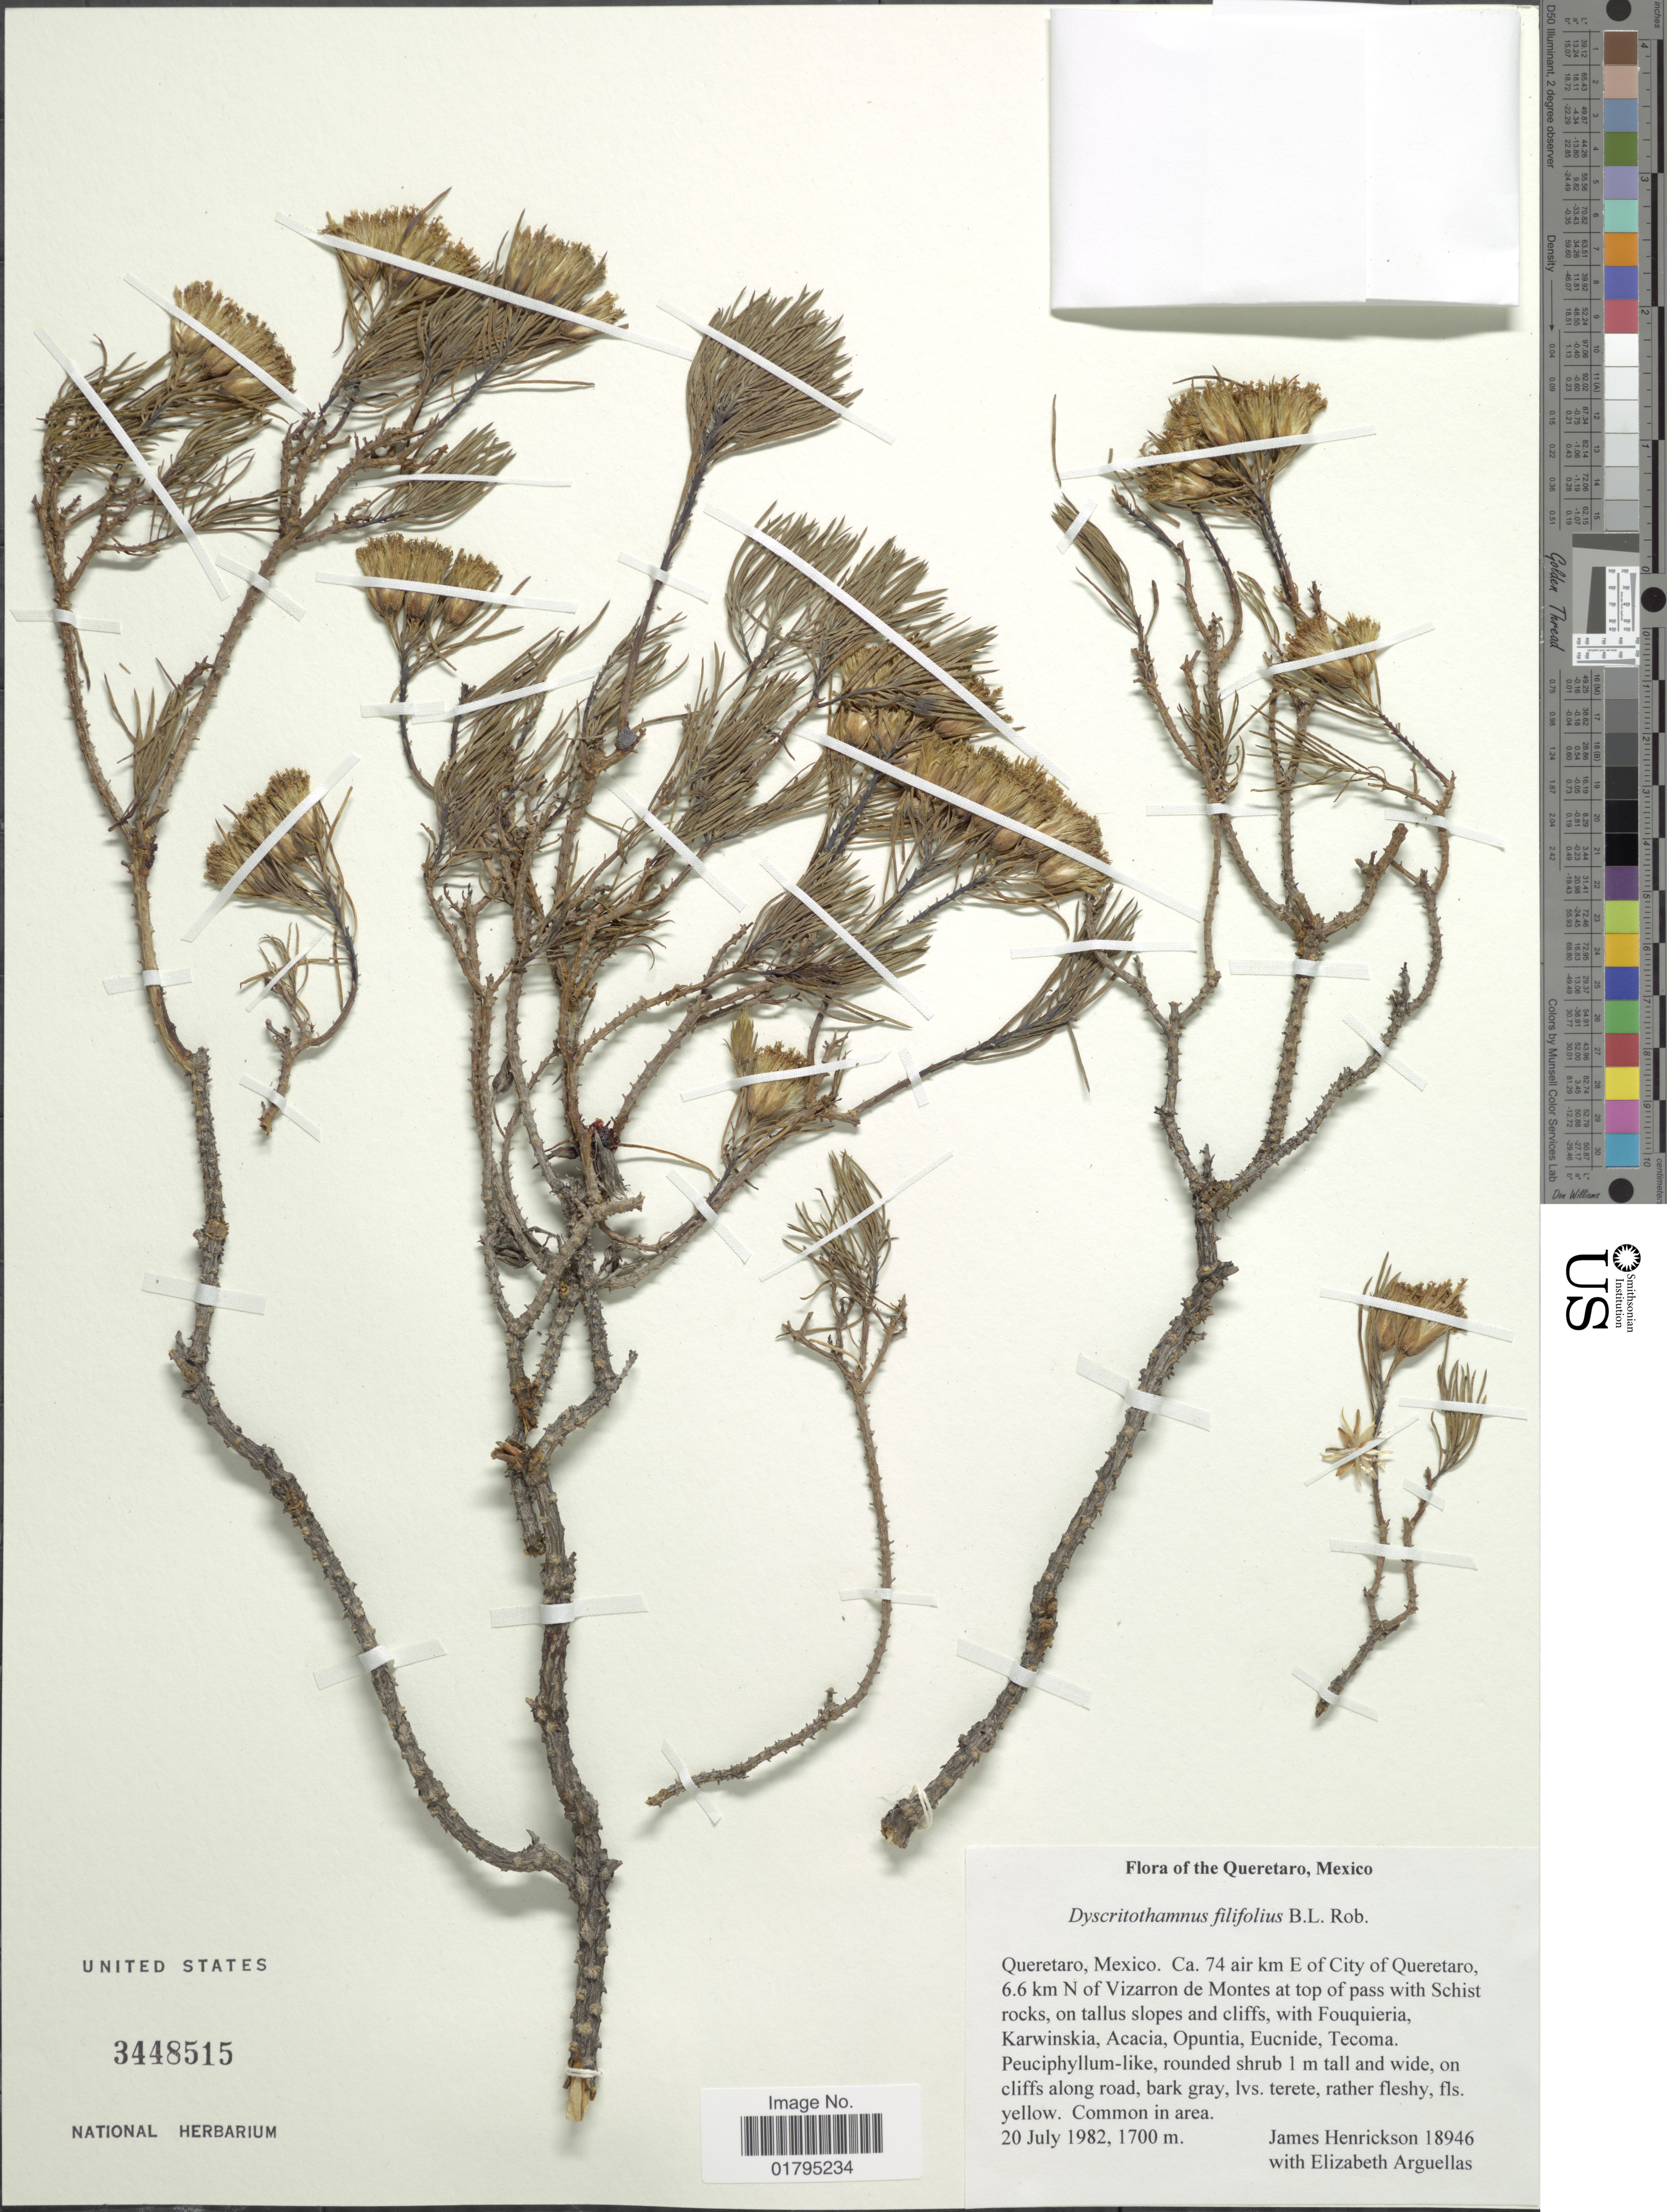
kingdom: Plantae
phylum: Tracheophyta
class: Magnoliopsida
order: Asterales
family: Asteraceae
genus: Dyscritothamnus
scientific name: Dyscritothamnus filifolius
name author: B.L. Rob.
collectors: J. S. Henrickson & E. Arguellas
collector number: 18946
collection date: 1982-07-20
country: Mexico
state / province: Querétaro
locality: Queretaro, Mexico, Ca. 74 air km E of City of Queretaro, 6.6 km N of Vizarron de Montes at top of pass with Schist rocks.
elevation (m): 1700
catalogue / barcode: US 3448515